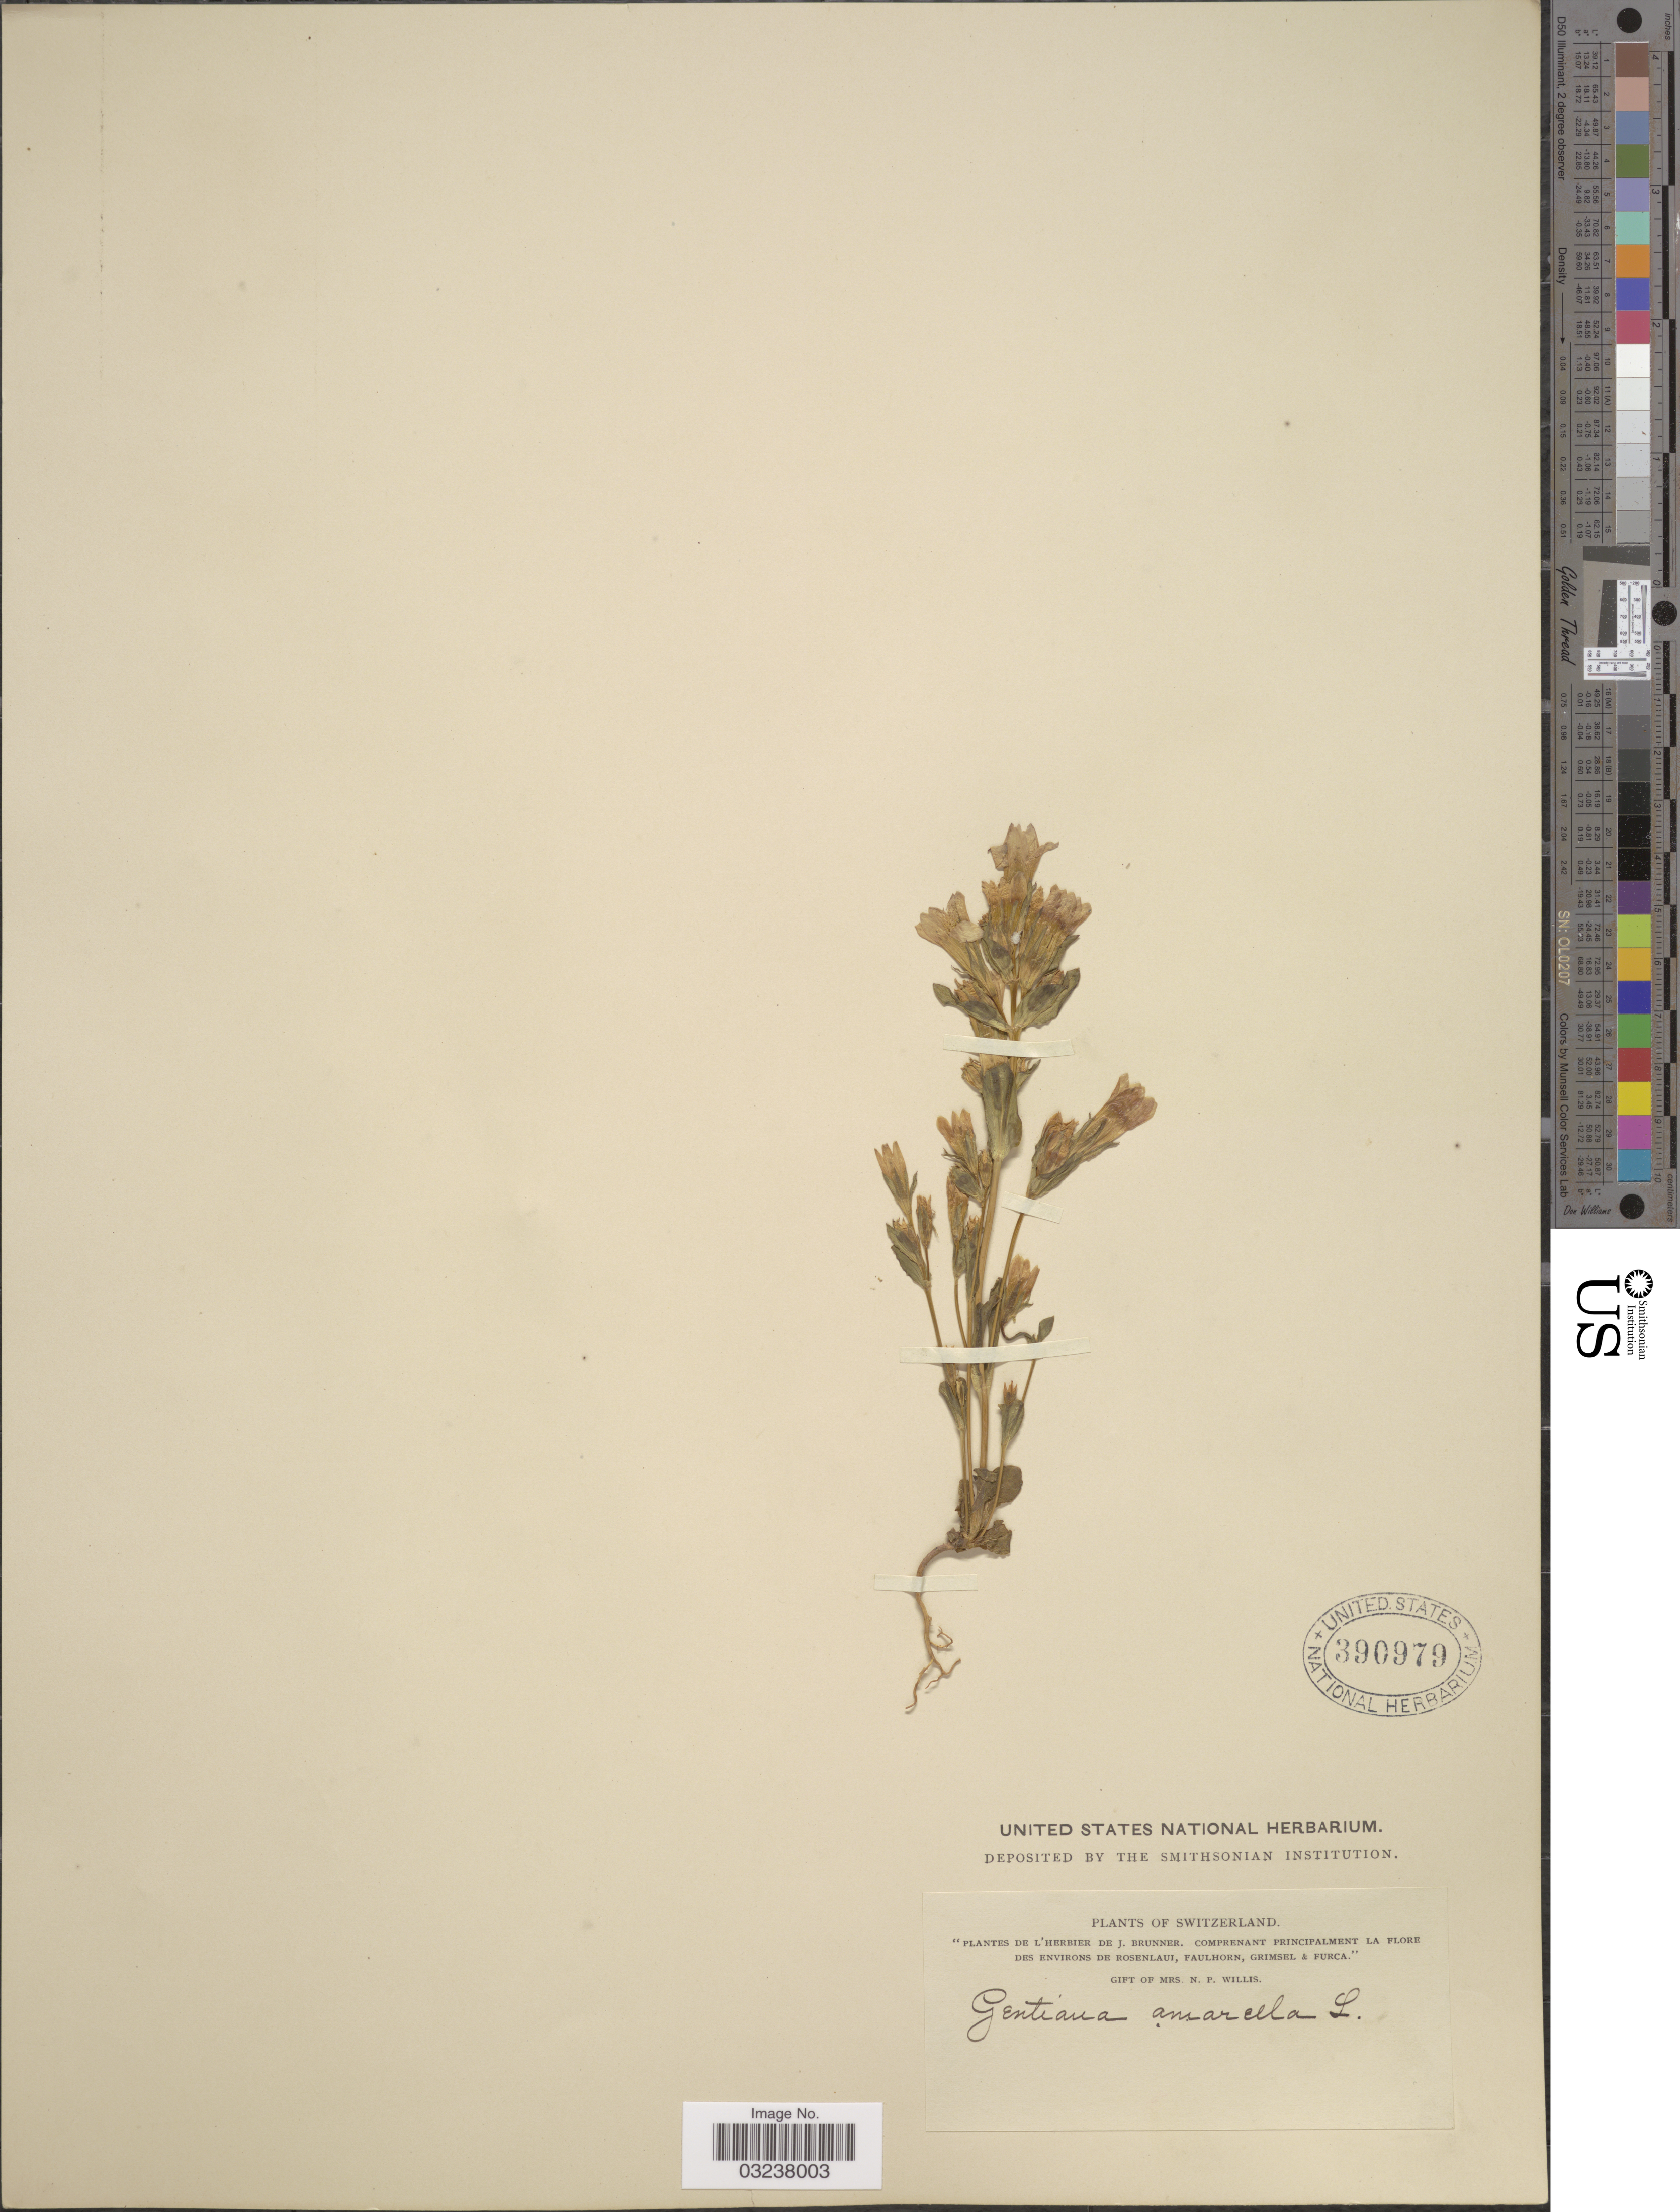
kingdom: Plantae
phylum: Tracheophyta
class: Magnoliopsida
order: Gentianales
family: Gentianaceae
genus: Gentianella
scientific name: Gentianella amarella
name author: (L.) Börner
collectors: ex herb. J. Brunner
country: Switzerland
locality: Environs de Rosenlaui, Faulhorn, Grimsel & Furca.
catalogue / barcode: US 390979